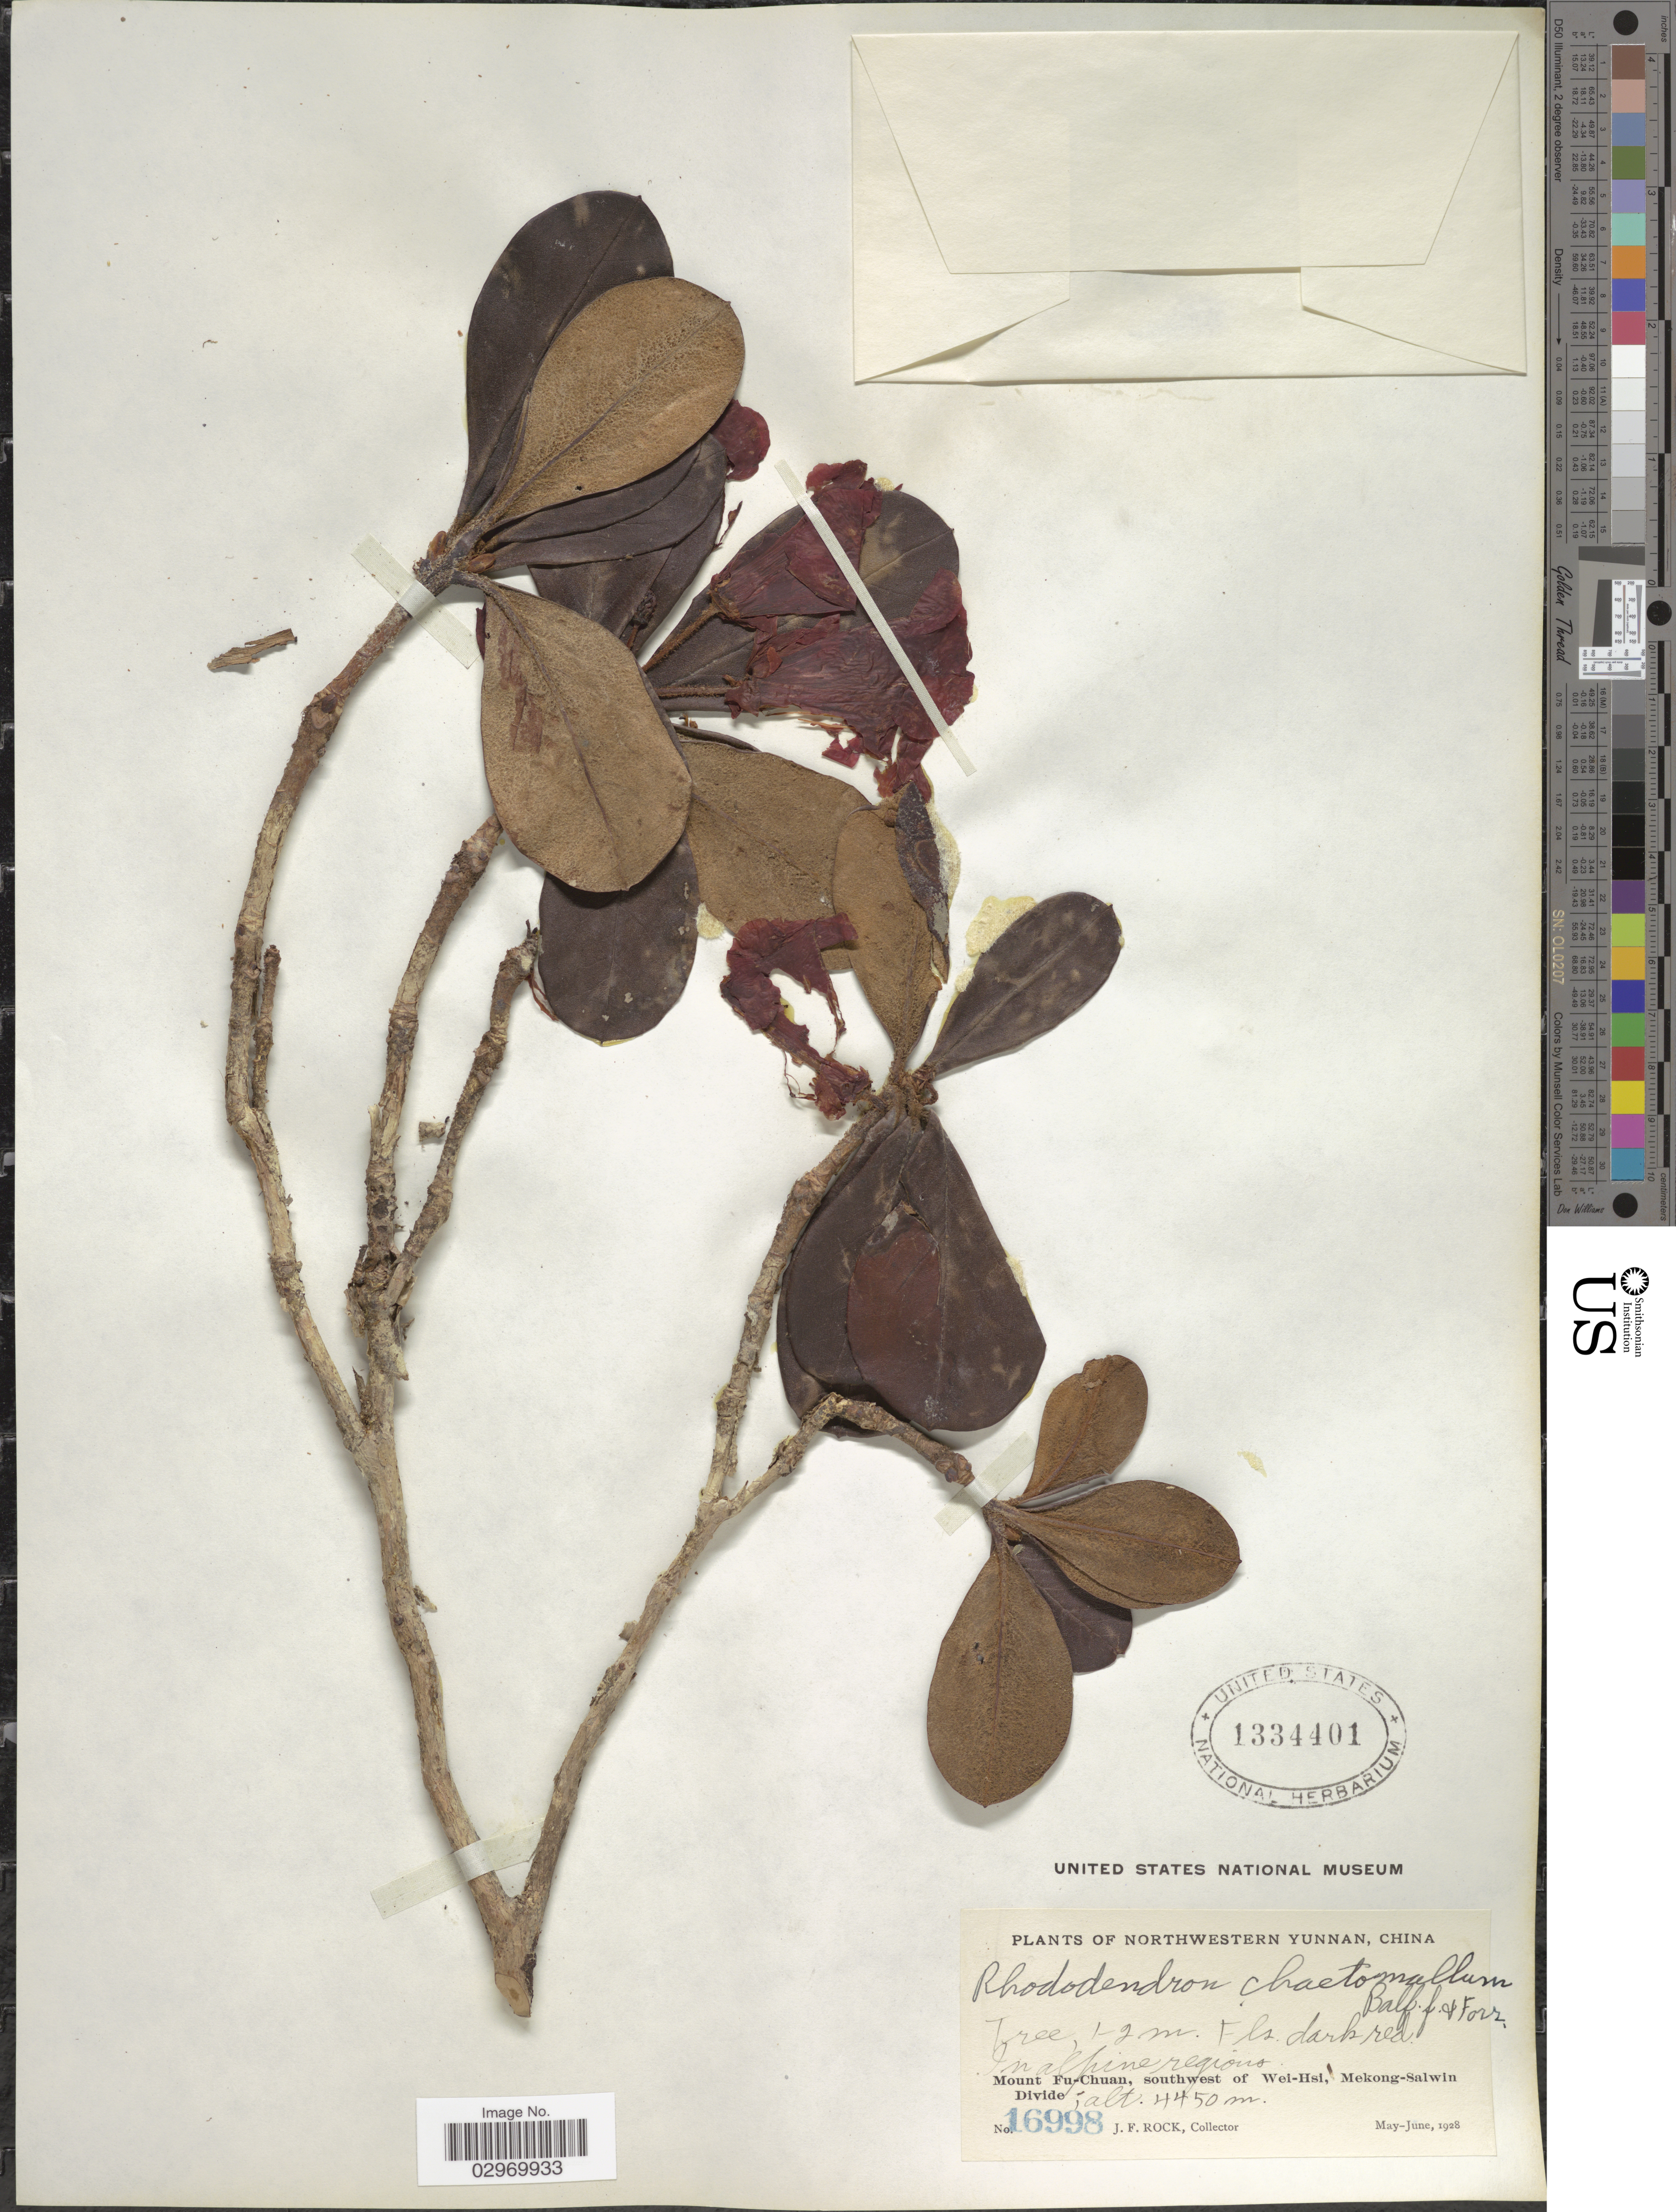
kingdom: Plantae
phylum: Tracheophyta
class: Magnoliopsida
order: Ericales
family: Ericaceae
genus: Rhododendron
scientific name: Rhododendron chaetomallum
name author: Balf. f. & Forrest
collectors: J. Rock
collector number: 16998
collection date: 1928-05/1928-06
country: China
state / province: Yunnan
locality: Northwestern Yunnan, Mount Fu-Chuan, southwest of Wei-Hsi, Mekong-Salwin Divide.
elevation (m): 4450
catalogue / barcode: US 1334401